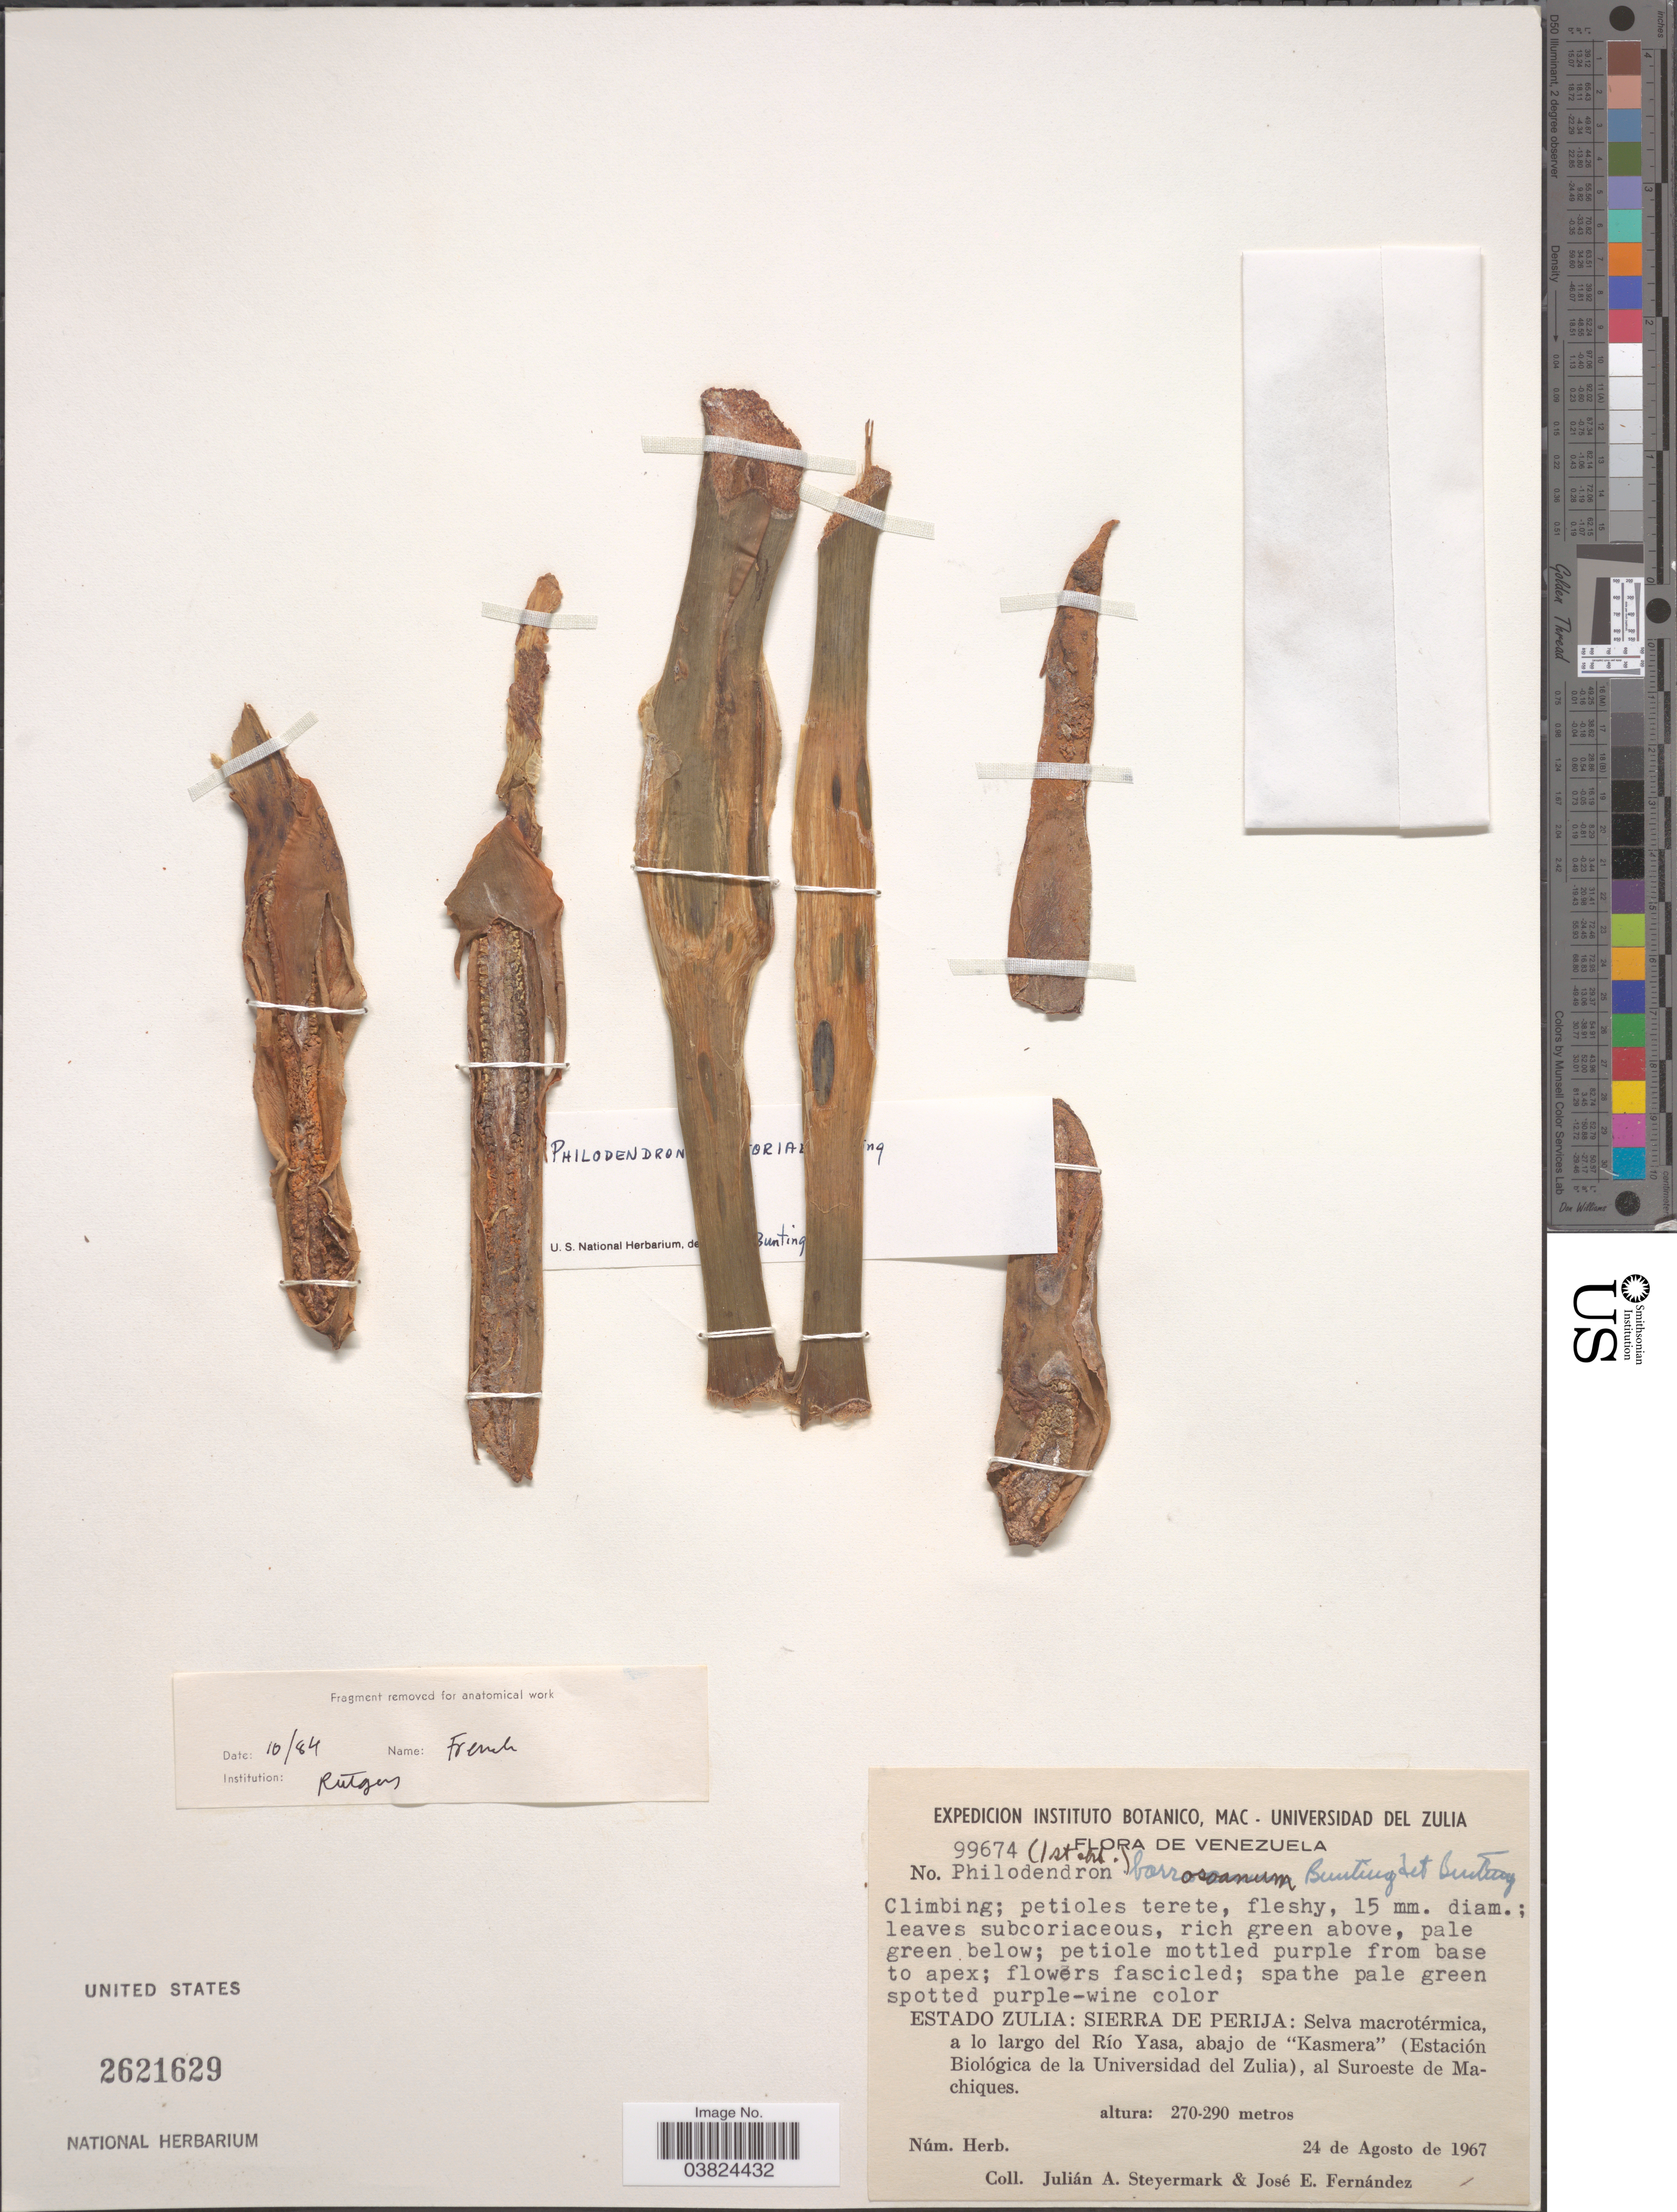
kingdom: Plantae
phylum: Tracheophyta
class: Liliopsida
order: Alismatales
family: Araceae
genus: Philodendron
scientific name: Philodendron victoriae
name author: G.S. Bunting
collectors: J. Steyermark & J. Fernández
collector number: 99674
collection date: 1967-08-24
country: Venezuela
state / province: Zulia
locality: Sierra de Perija: Selva macrotérmica, a lo largo del Río Yasa, abajo de "Kasmera" (Estación Biológica de la Universidad del Zulia), al Suroeste de Machiques.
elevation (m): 270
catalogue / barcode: US 2621629